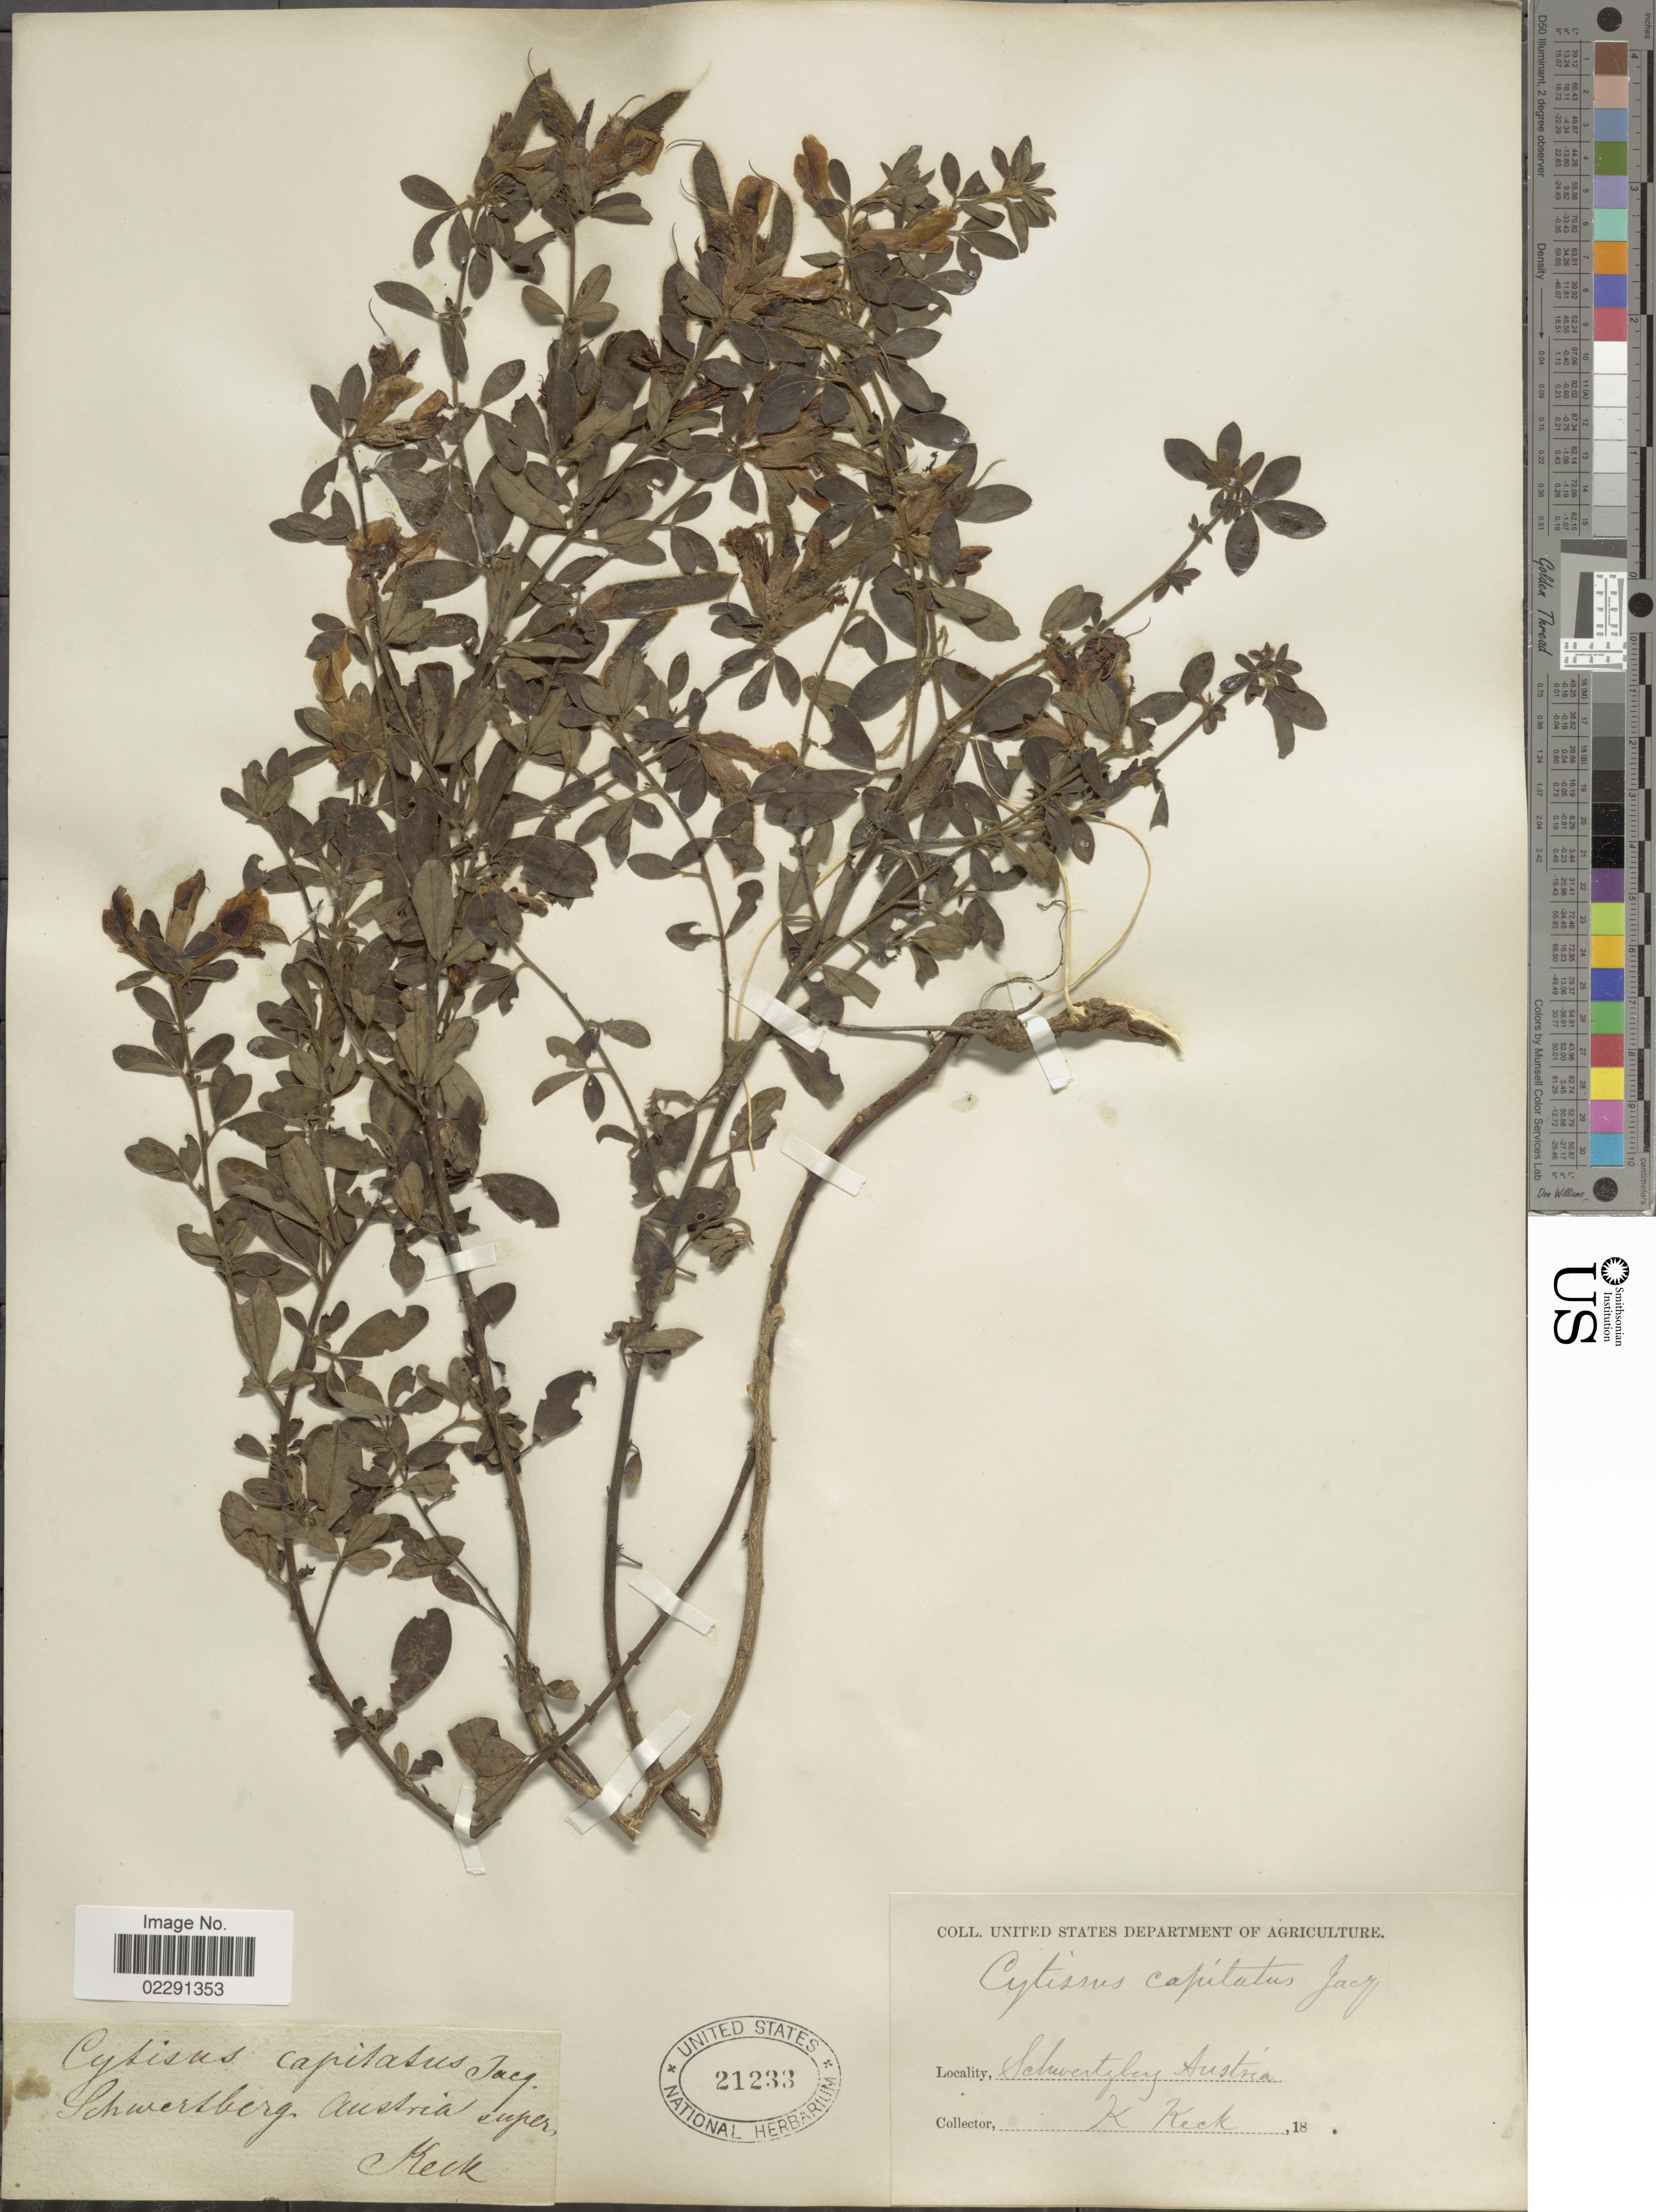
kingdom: Plantae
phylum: Tracheophyta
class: Magnoliopsida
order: Fabales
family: Fabaceae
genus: Cytisus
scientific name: Cytisus hirsutus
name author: L.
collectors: -- Keck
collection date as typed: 18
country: Austria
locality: Schwertzberg.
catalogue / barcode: US 21233